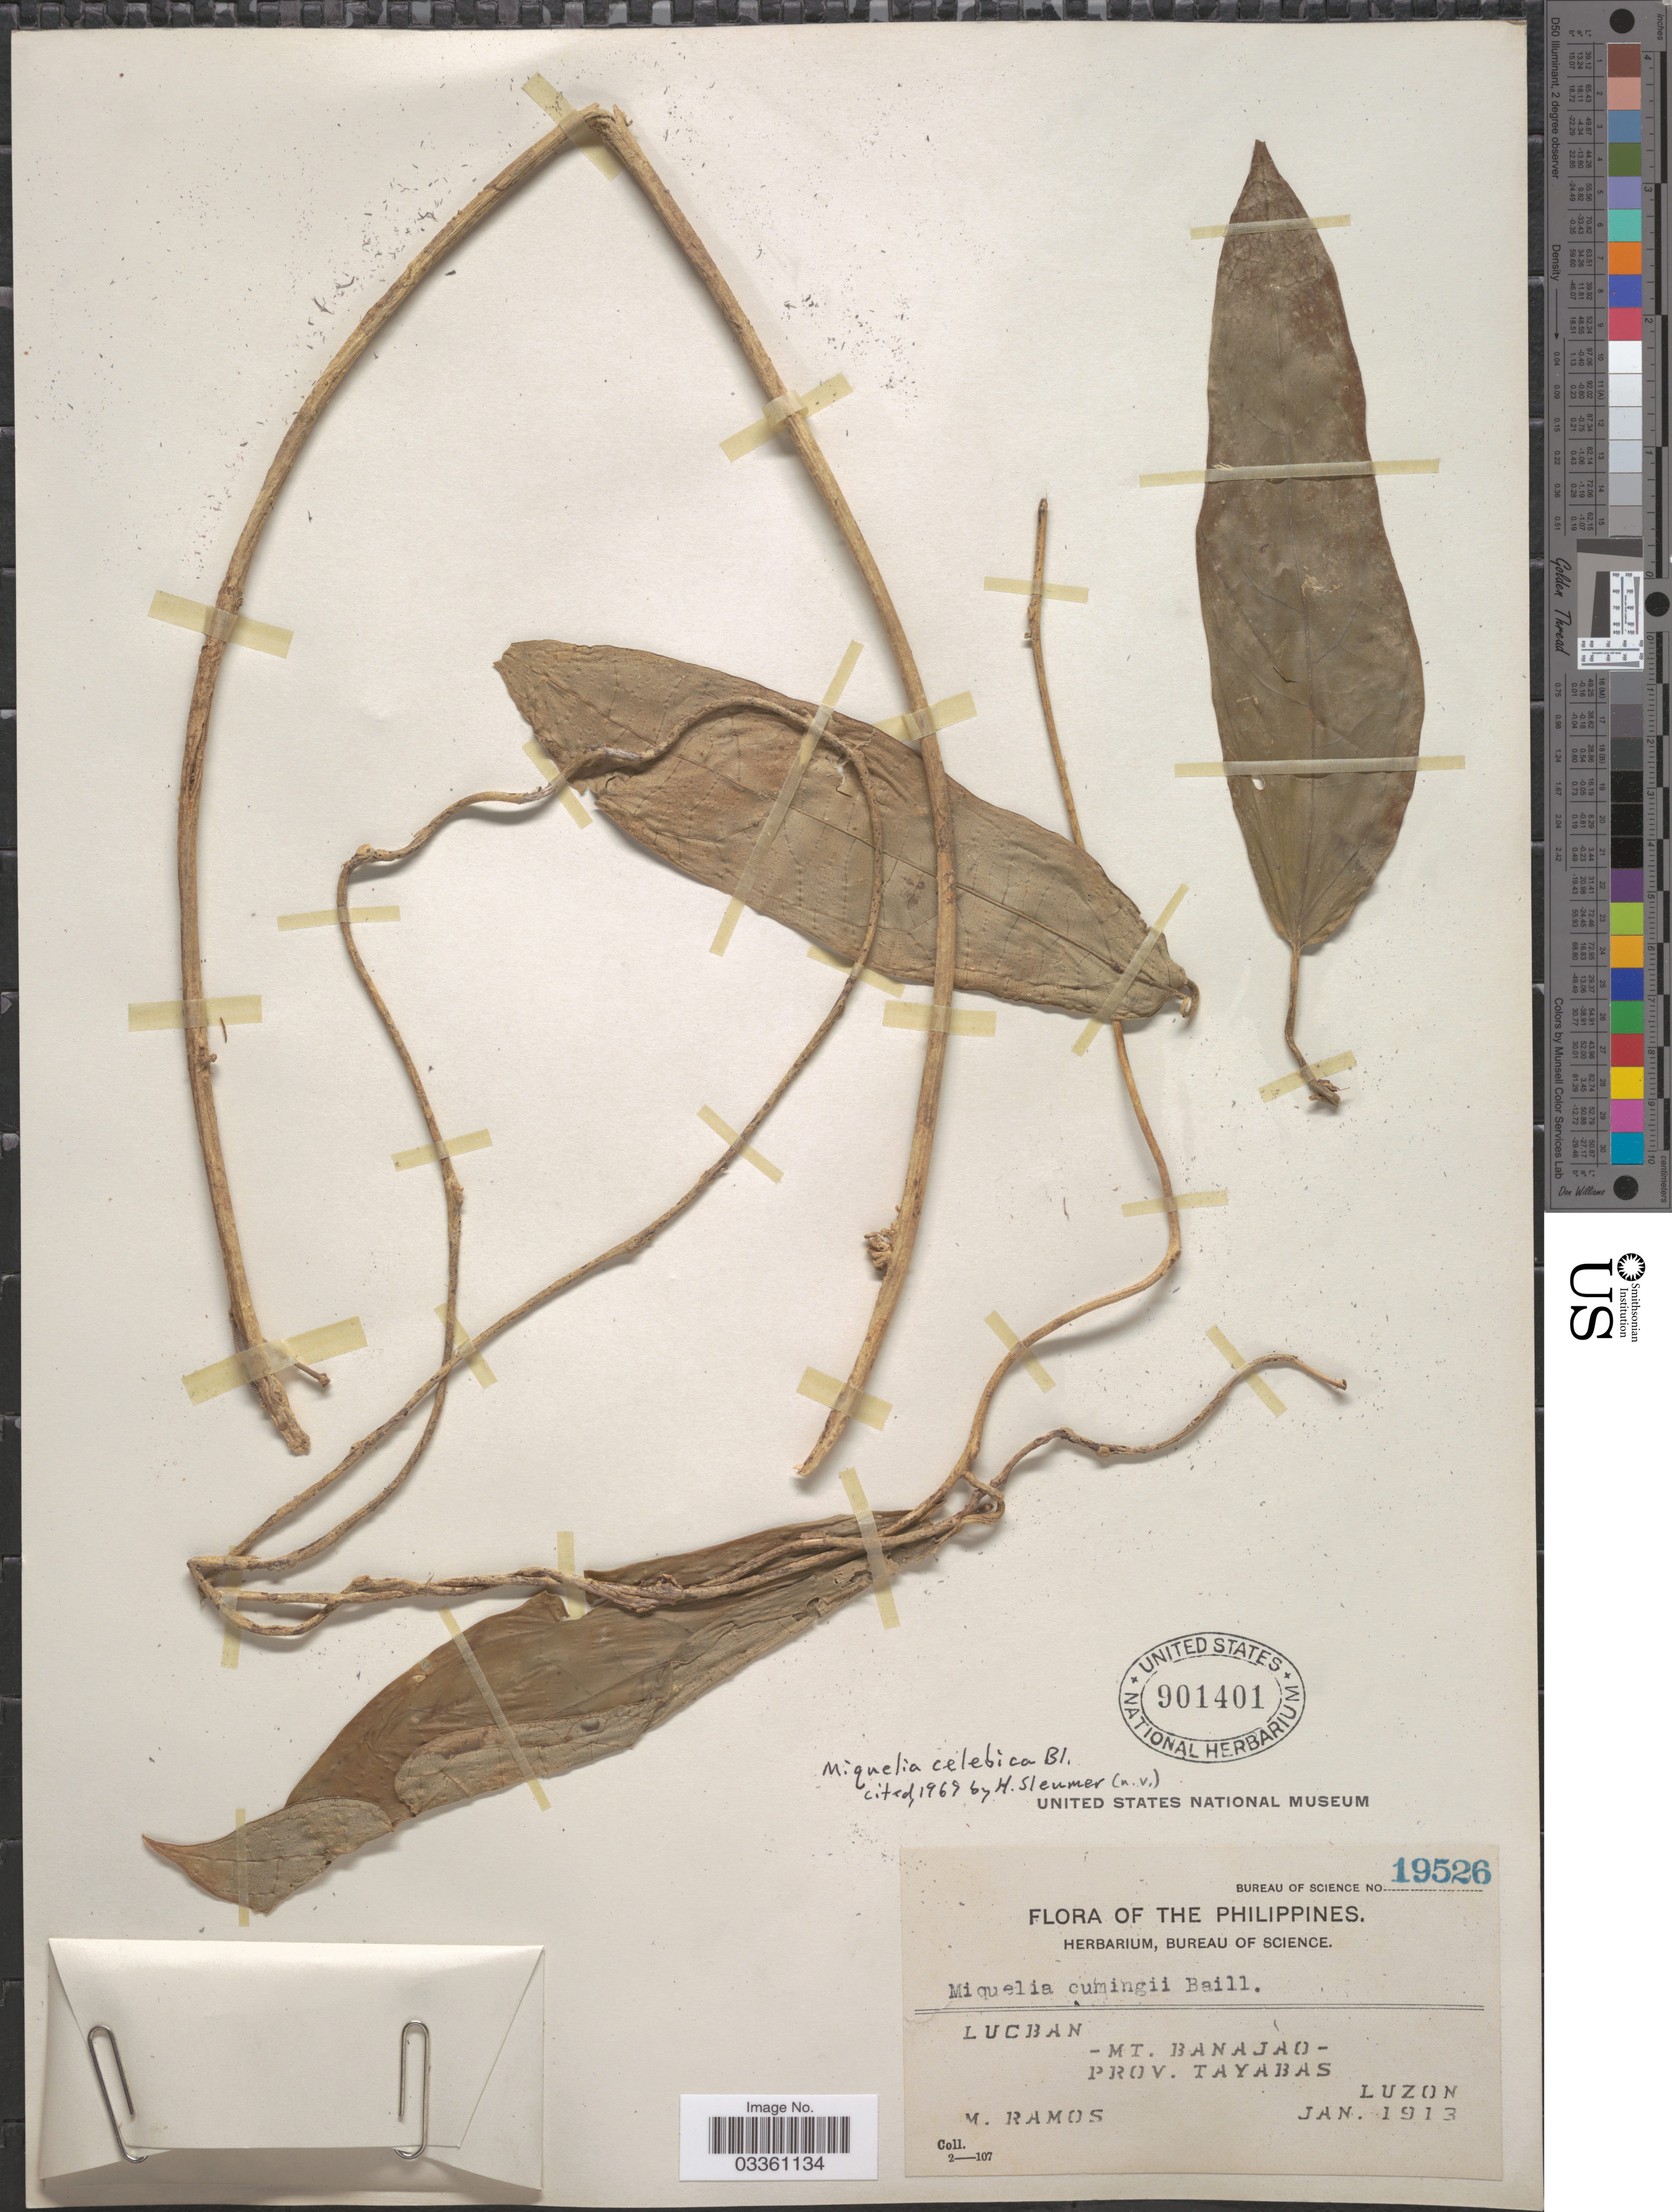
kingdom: Plantae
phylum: Tracheophyta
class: Magnoliopsida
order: Icacinales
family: Icacinaceae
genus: Miquelia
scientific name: Miquelia celebica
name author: Blume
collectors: M. Ramos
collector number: Bureau of Science 19526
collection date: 1913-01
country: Philippines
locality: Lucban. - Mt. Banajao -. Prov. Tayabas. Luzon.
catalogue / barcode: US 901401